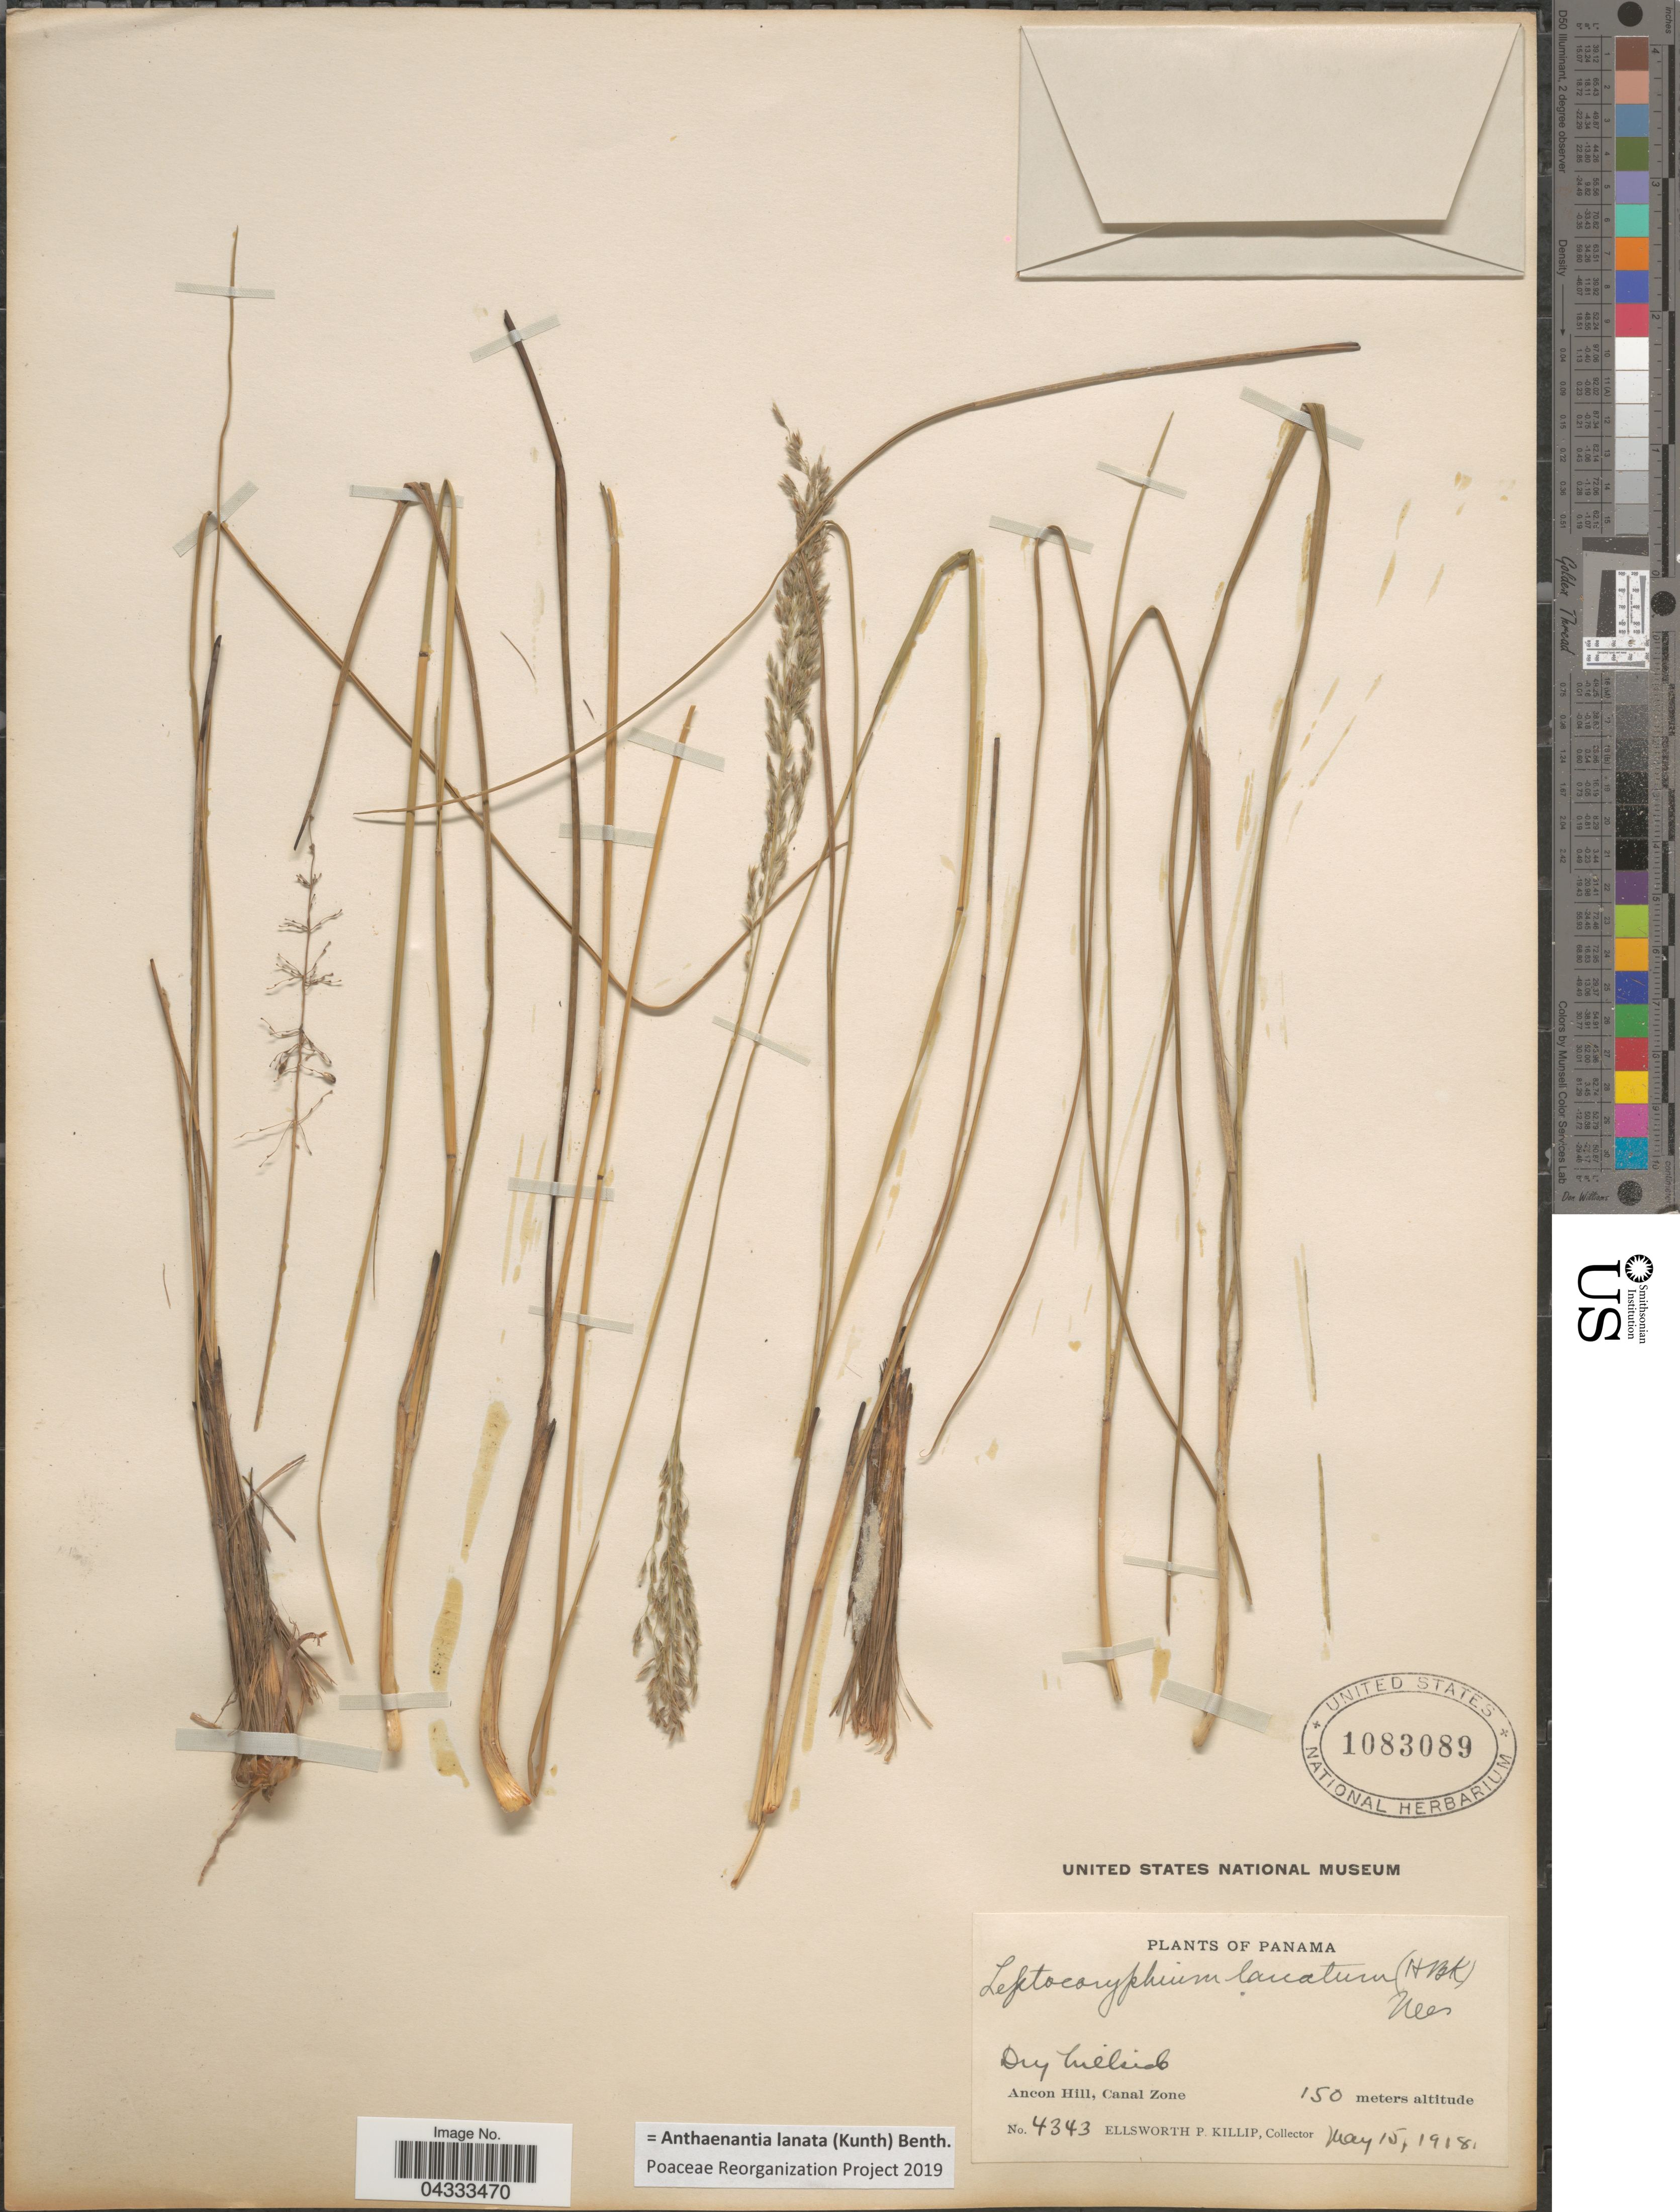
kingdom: Plantae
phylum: Tracheophyta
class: Liliopsida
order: Poales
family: Poaceae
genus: Anthaenantia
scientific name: Anthaenantia lanata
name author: (Kunth) Benth.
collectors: E. P. Killip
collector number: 4343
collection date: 1918-05-15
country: Panama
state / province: Colón / Panamá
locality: Ancon Hill, Canal Zone.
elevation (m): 150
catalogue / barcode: US 1083089